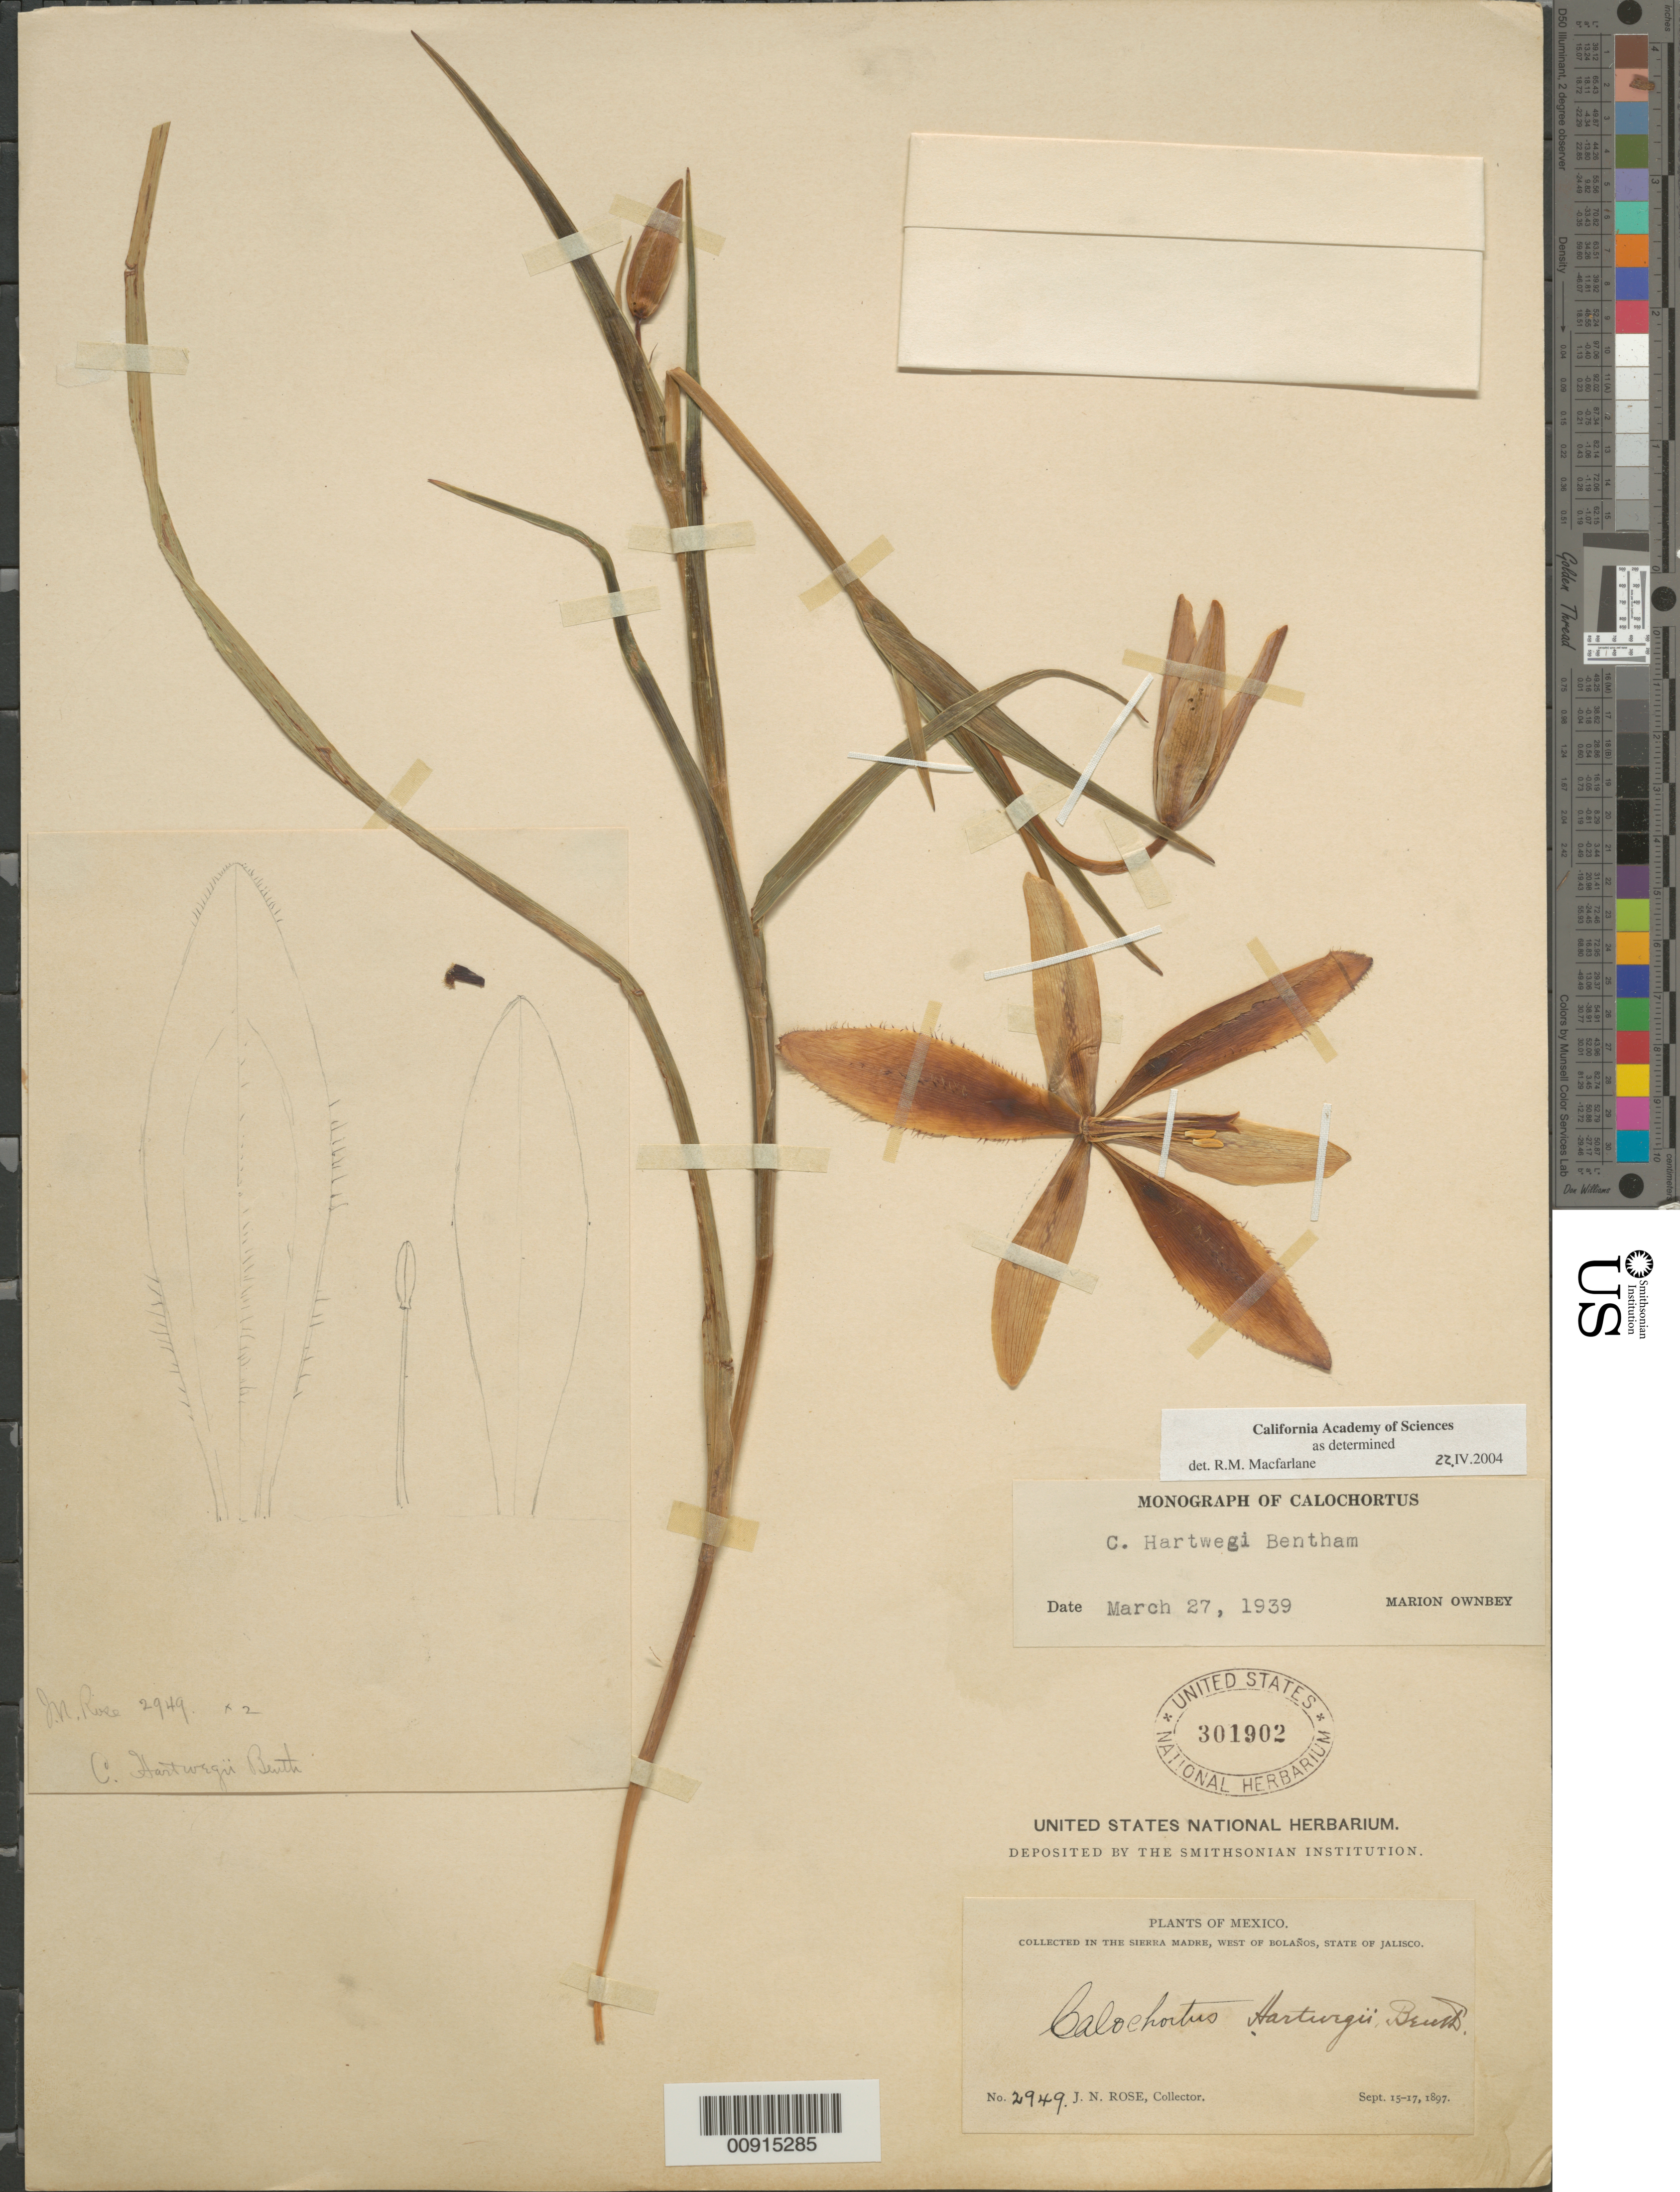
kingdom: Plantae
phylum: Tracheophyta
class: Liliopsida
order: Liliales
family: Liliaceae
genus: Calochortus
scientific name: Calochortus hartwegii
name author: Benth.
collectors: J. N. Rose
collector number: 2949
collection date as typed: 15 Sep 1897 to 17 Sep 1897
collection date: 1897-09-15/1897-09-17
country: Mexico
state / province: Jalisco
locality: Sierra Madre, west of Bolaños, State of Jalisco.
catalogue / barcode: US 301902